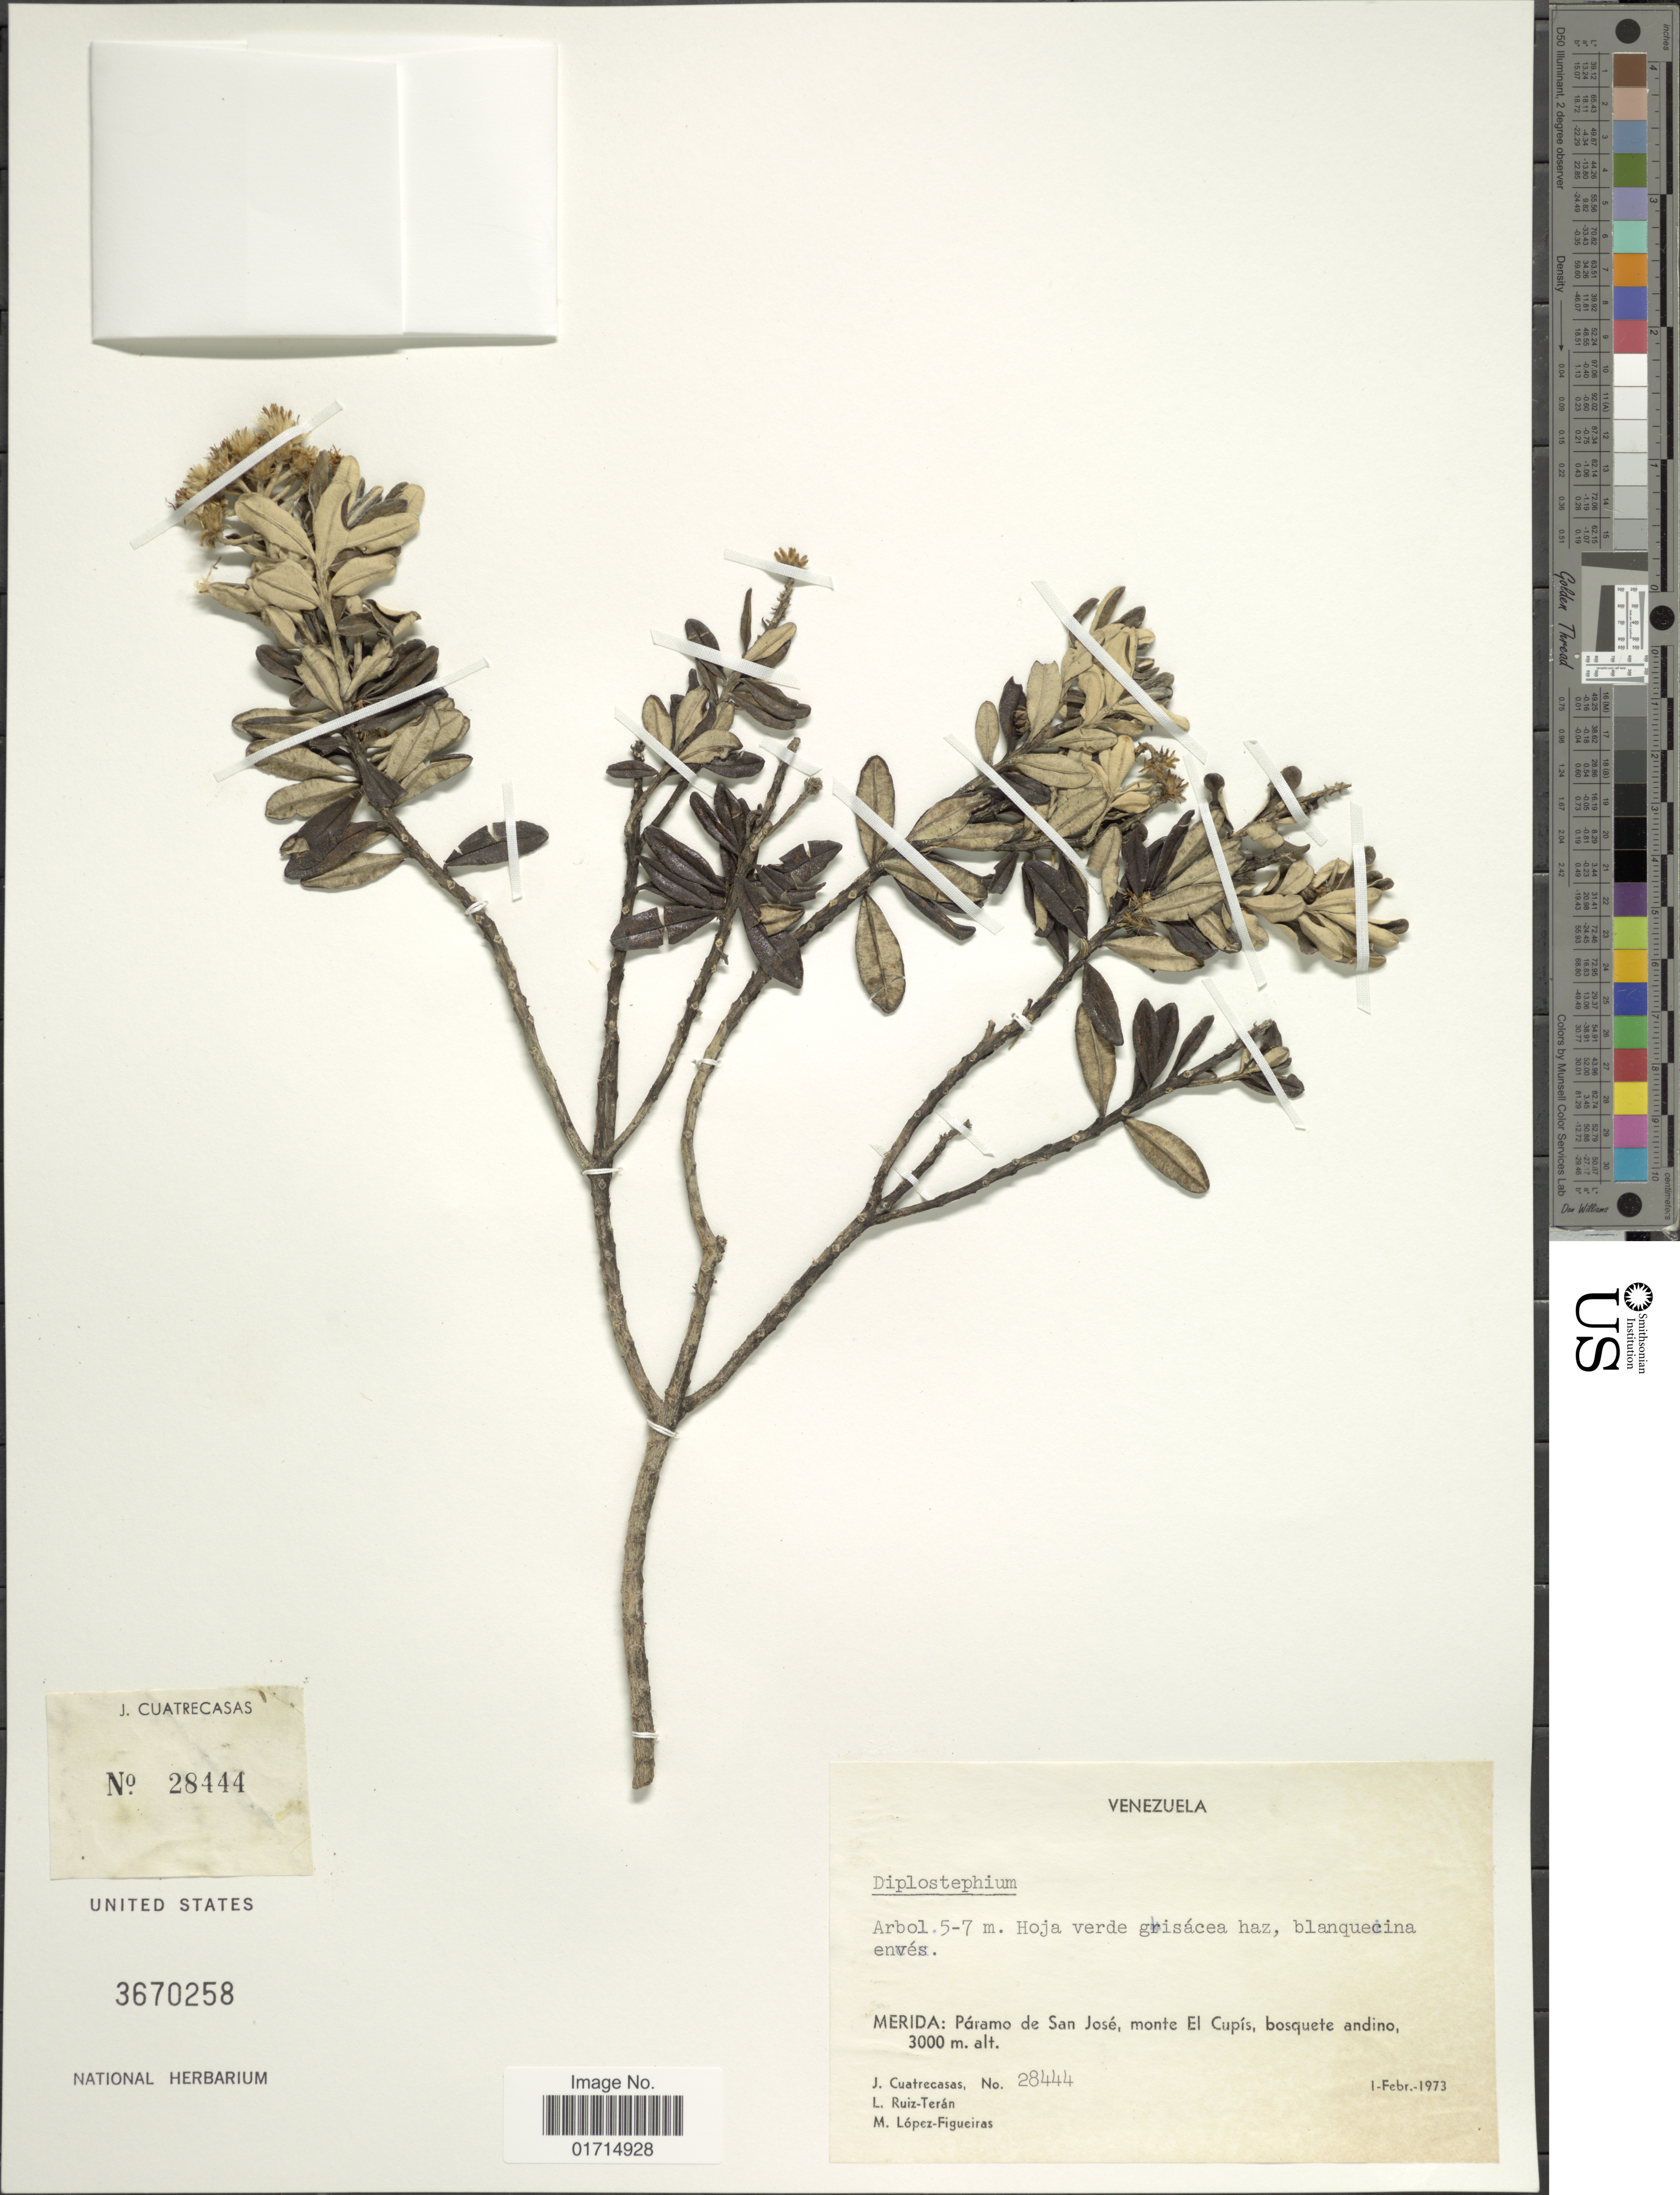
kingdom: Plantae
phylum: Tracheophyta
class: Magnoliopsida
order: Asterales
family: Asteraceae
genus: Diplostephium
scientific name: Diplostephium sp.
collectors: J. Cuatrecasas, L. E. Ruíz-Terán & M. Lopéz-F.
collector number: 28444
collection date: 1973-02-01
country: Venezuela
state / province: Mérida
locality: Venezuela. Merida: Paramo de San Jose, monte El Cupis,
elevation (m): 3000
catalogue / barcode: US 3670258